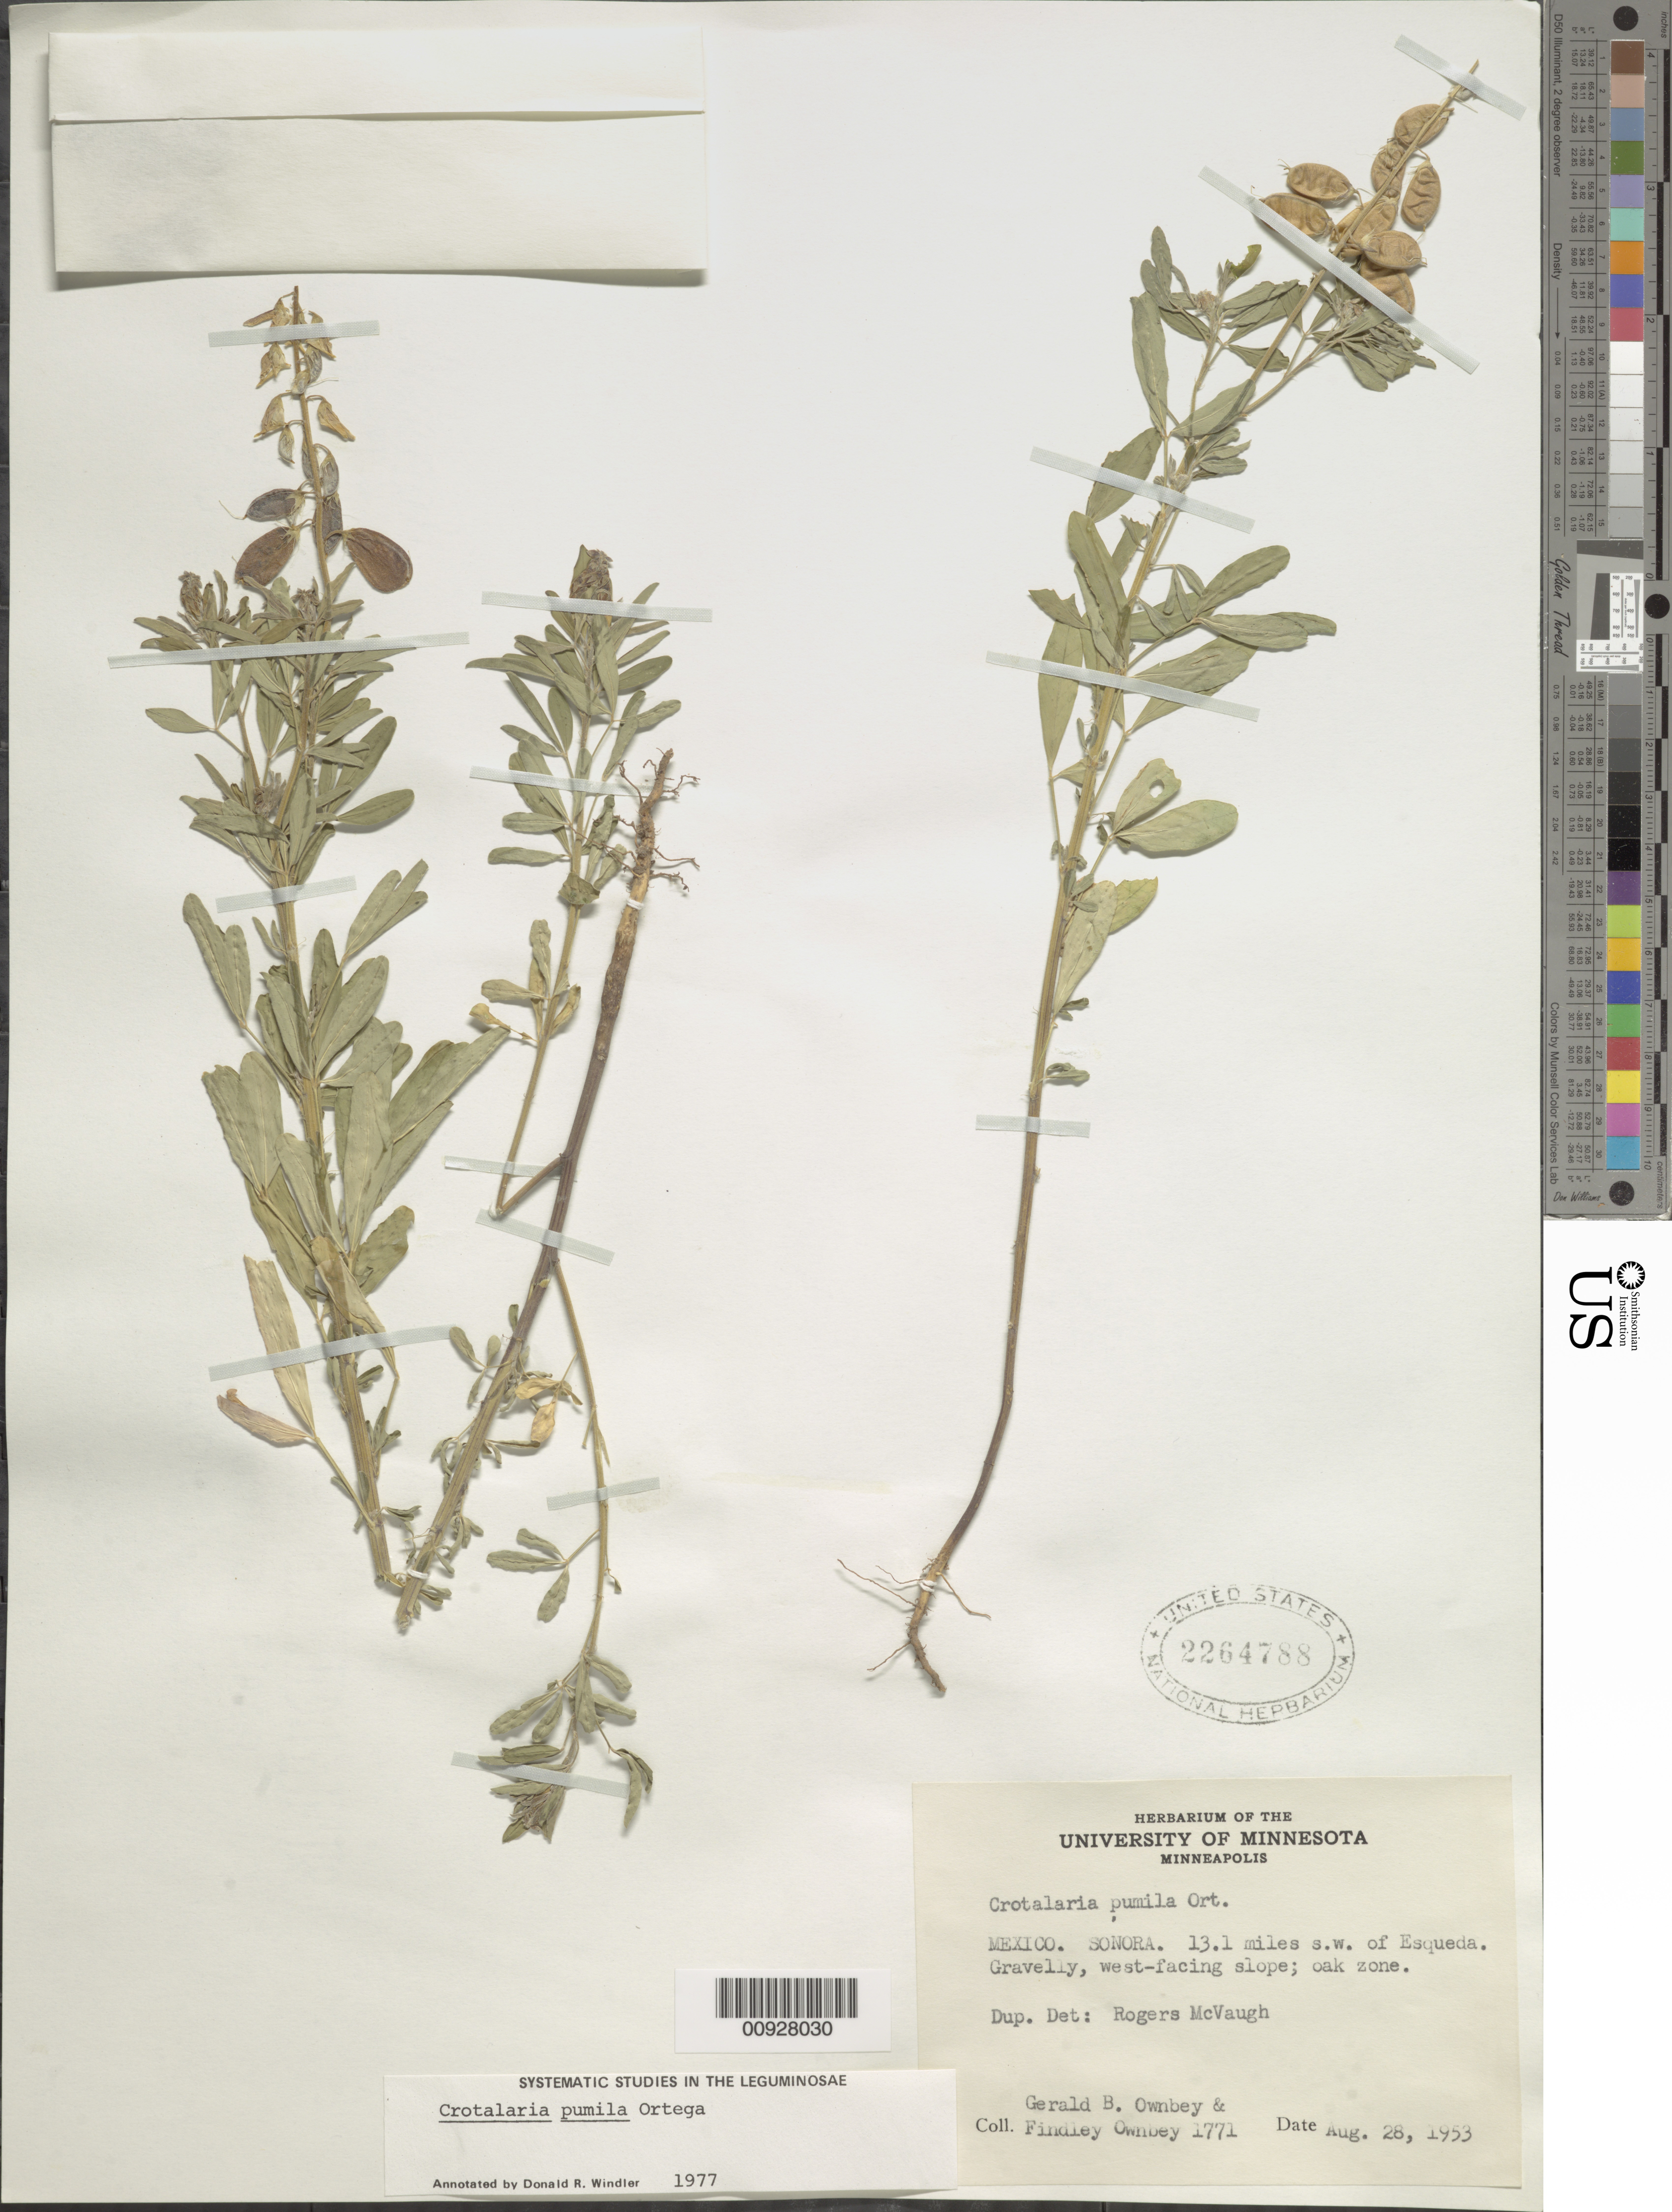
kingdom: Plantae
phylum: Tracheophyta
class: Magnoliopsida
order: Fabales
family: Fabaceae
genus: Crotalaria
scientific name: Crotalaria pumila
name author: Ortega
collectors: G. B. Ownbey & F. Ownbey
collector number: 1771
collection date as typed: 28 Aug 1953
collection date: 1953-08-28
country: Mexico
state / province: Sonora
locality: Sonora: 13.1 miles SW of Esqueda.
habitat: Gravelly, west-facing slope; oak zone.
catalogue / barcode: US 2264788